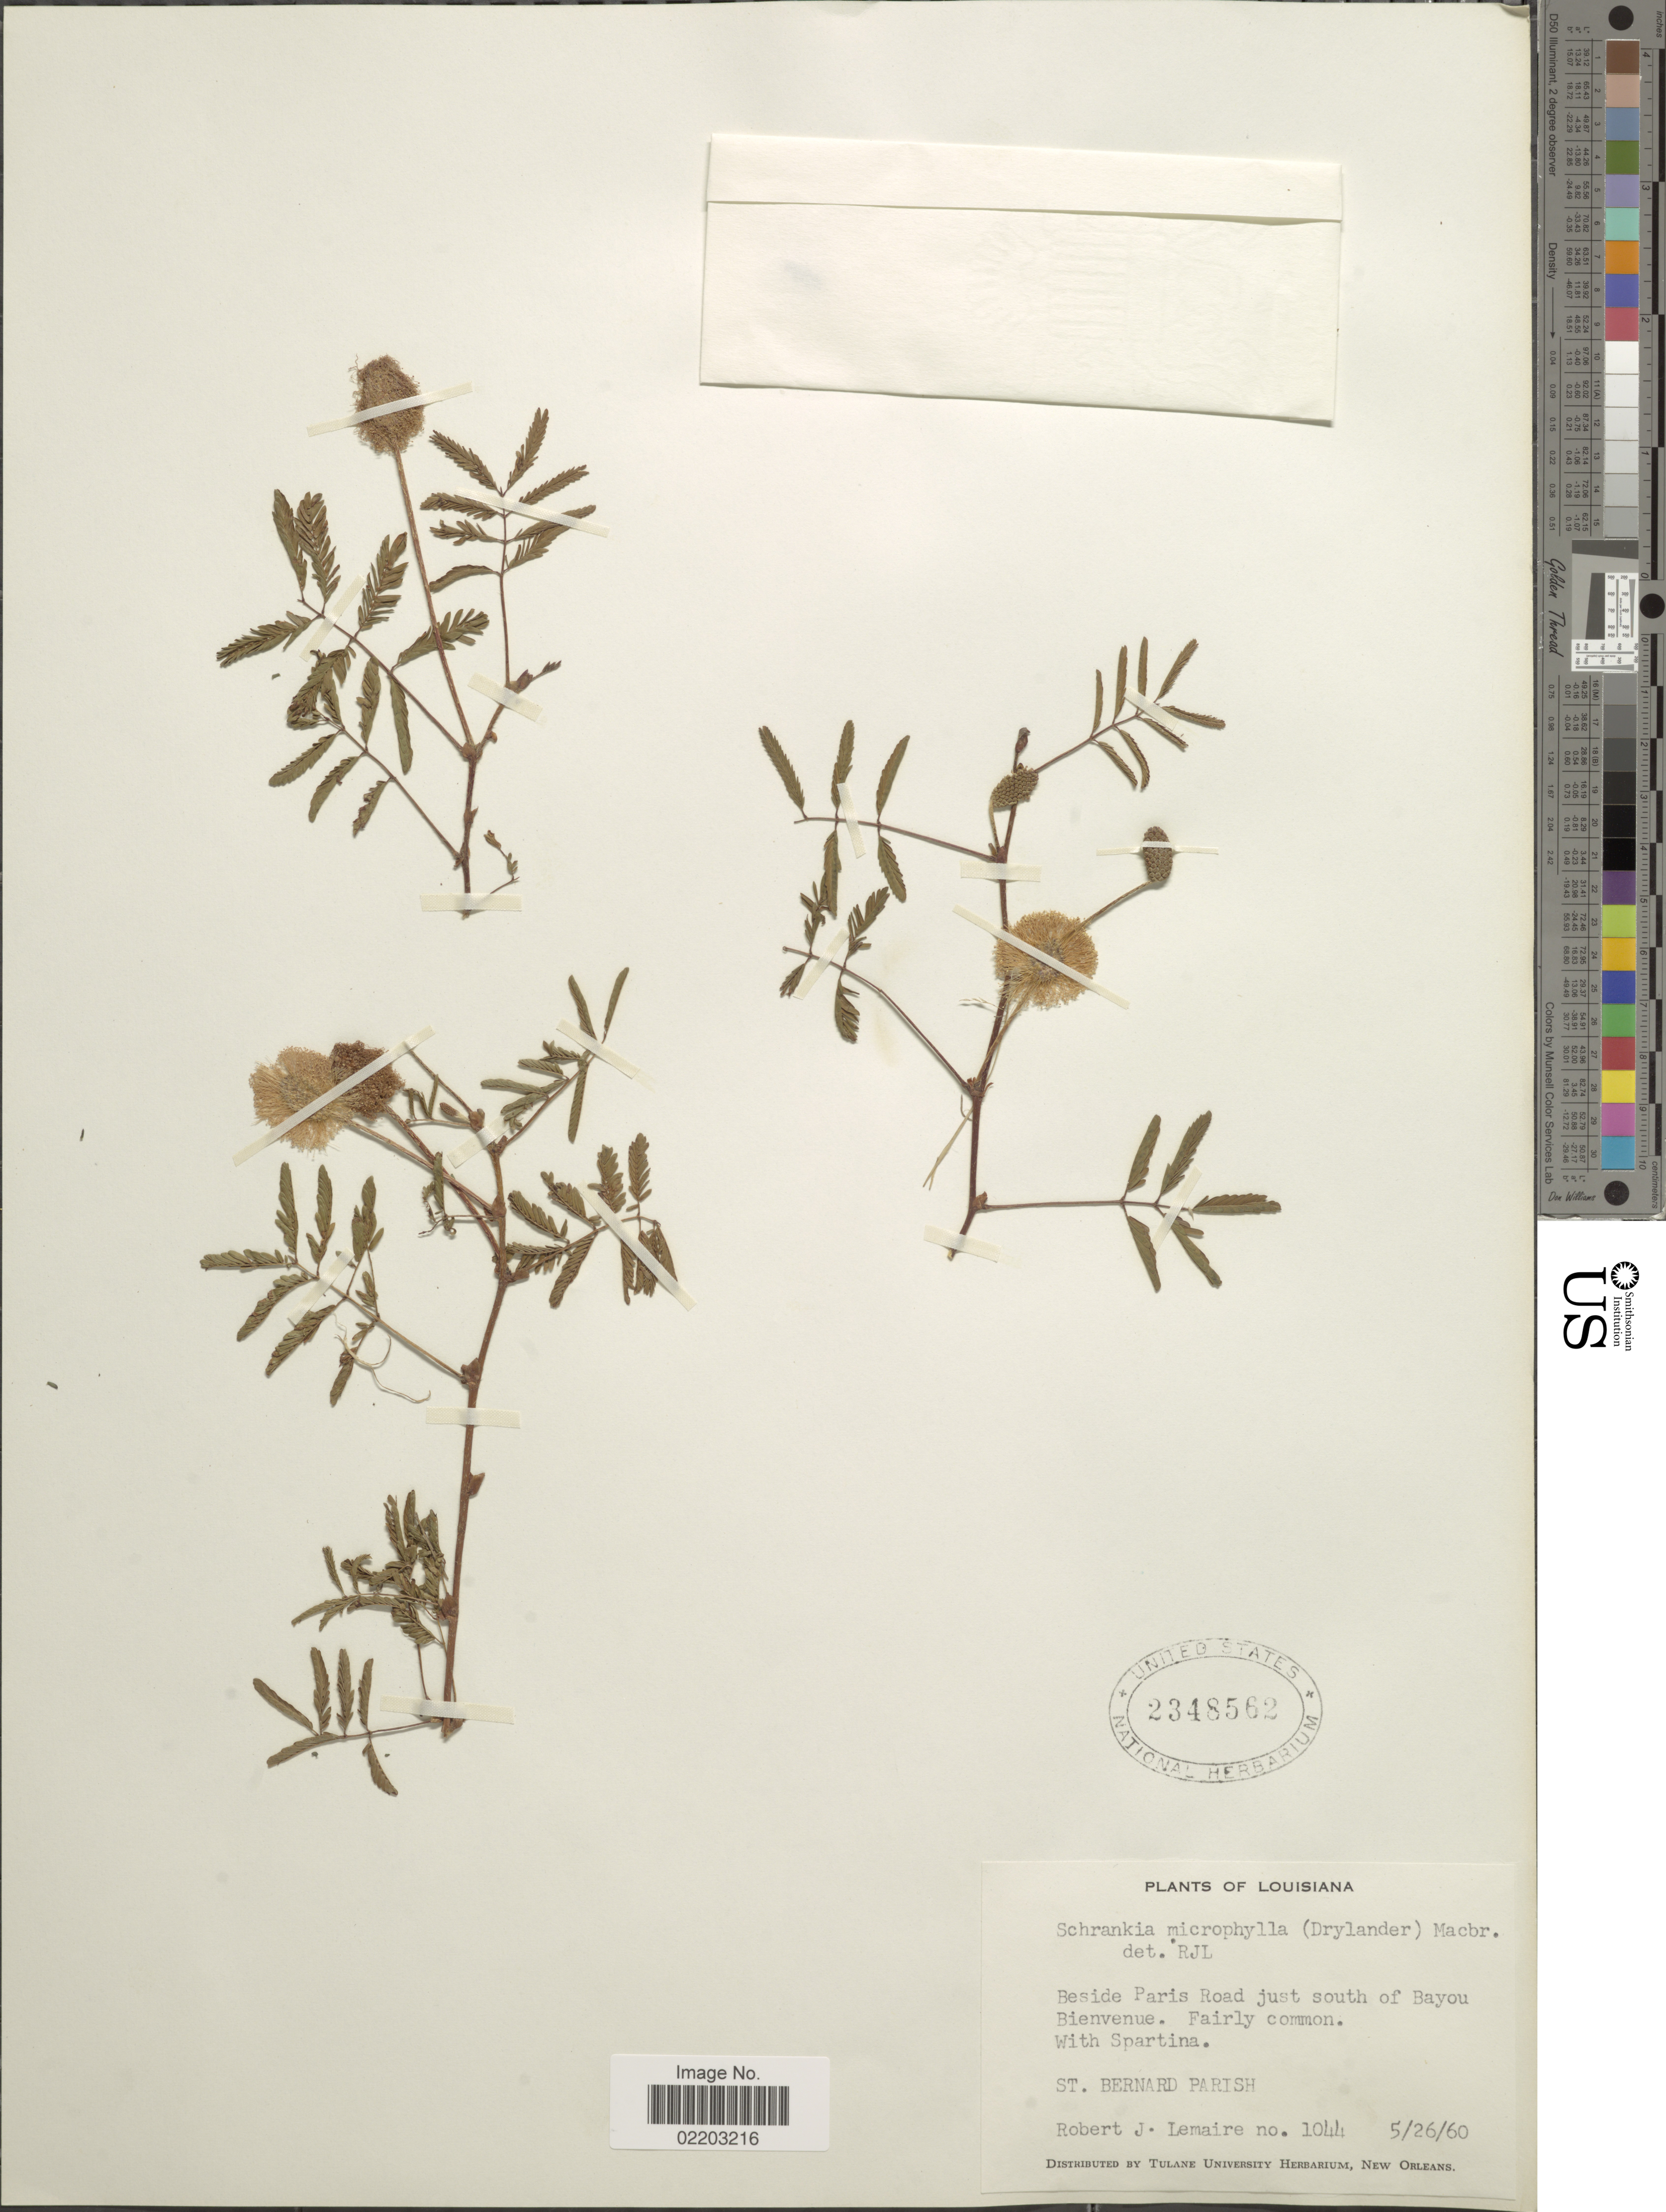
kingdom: Plantae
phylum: Tracheophyta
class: Magnoliopsida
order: Fabales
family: Fabaceae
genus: Mimosa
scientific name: Mimosa strigillosa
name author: Torr. & A. Gray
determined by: Strong, M. T., (US), Smithsonian Institution - National Museum of Natural History (UNITED STATES)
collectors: R. J. Lemaire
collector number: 1044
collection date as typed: Transcribed d/m/y: 26/5/60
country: United States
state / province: Louisiana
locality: Beside Paris Road just south of Bayou Bienvenue, Failry common. With Spartina, St Bernard Parish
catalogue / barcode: US 2348562